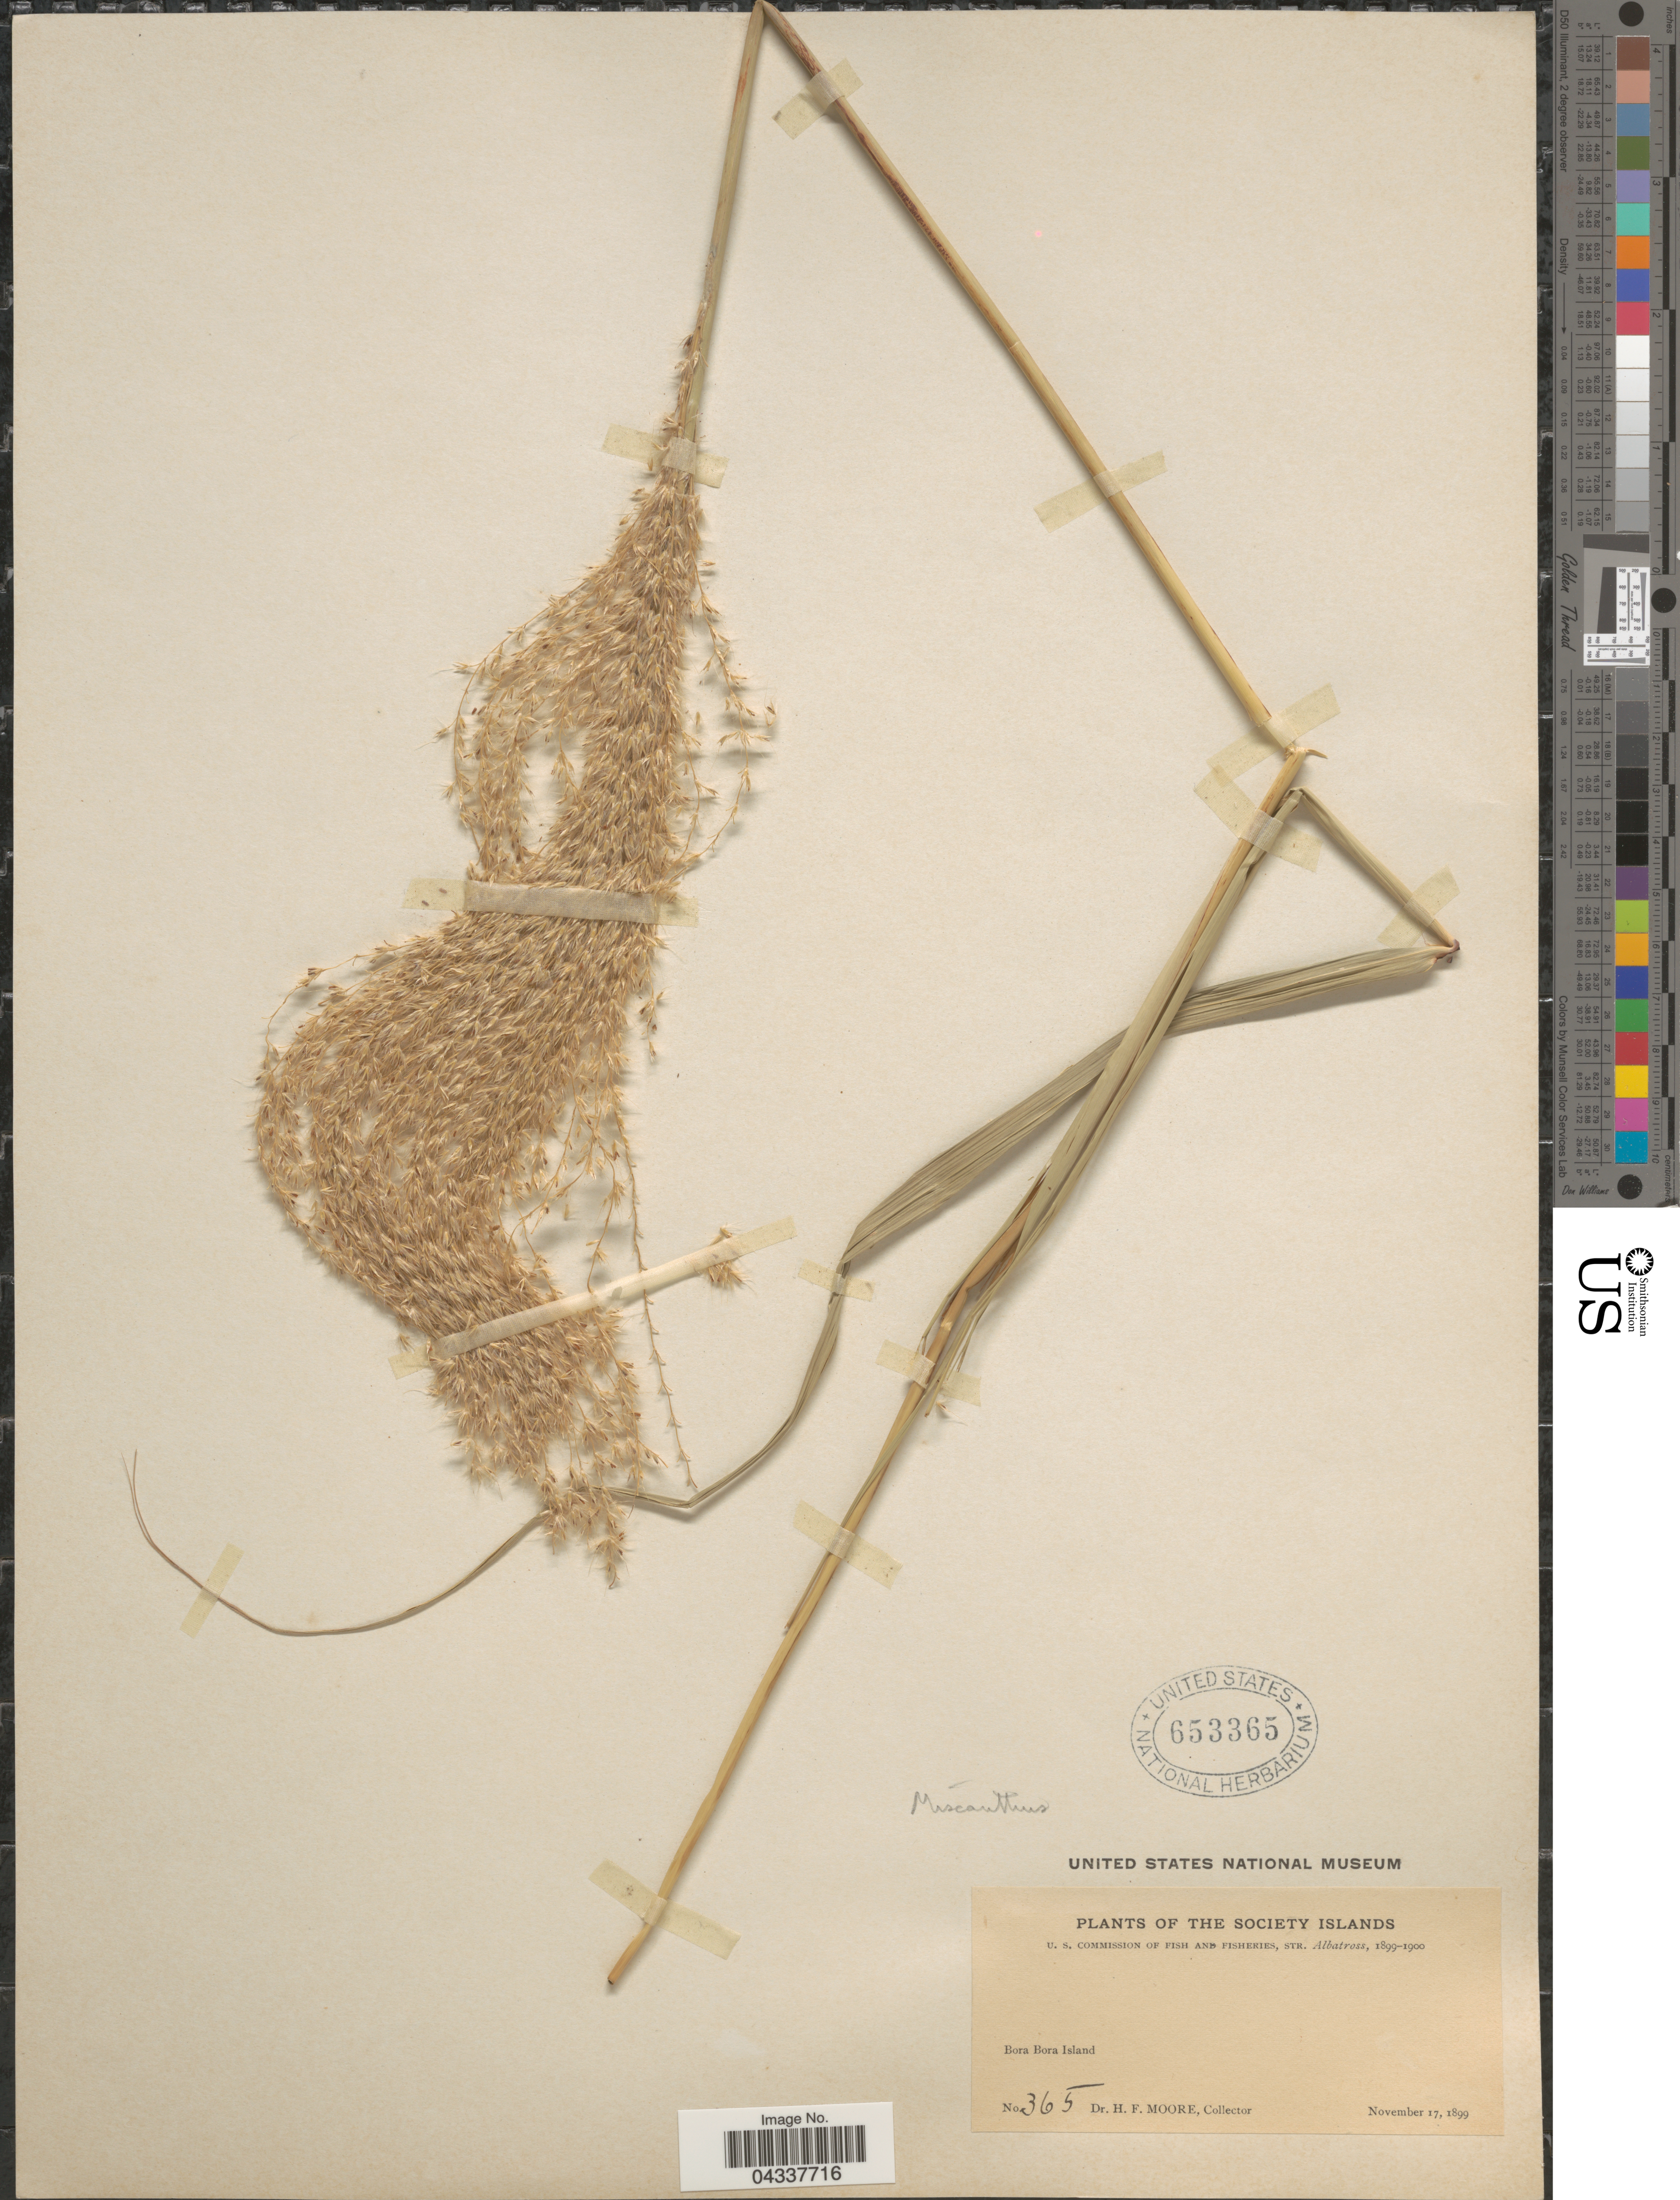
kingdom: Plantae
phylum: Tracheophyta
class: Liliopsida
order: Poales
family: Poaceae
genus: Miscanthus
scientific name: Miscanthus sp.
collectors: H. F. Moore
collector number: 365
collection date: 1899-11-17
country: French Polynesia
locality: Society Islands. Bora Bora Island.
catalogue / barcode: US 653365